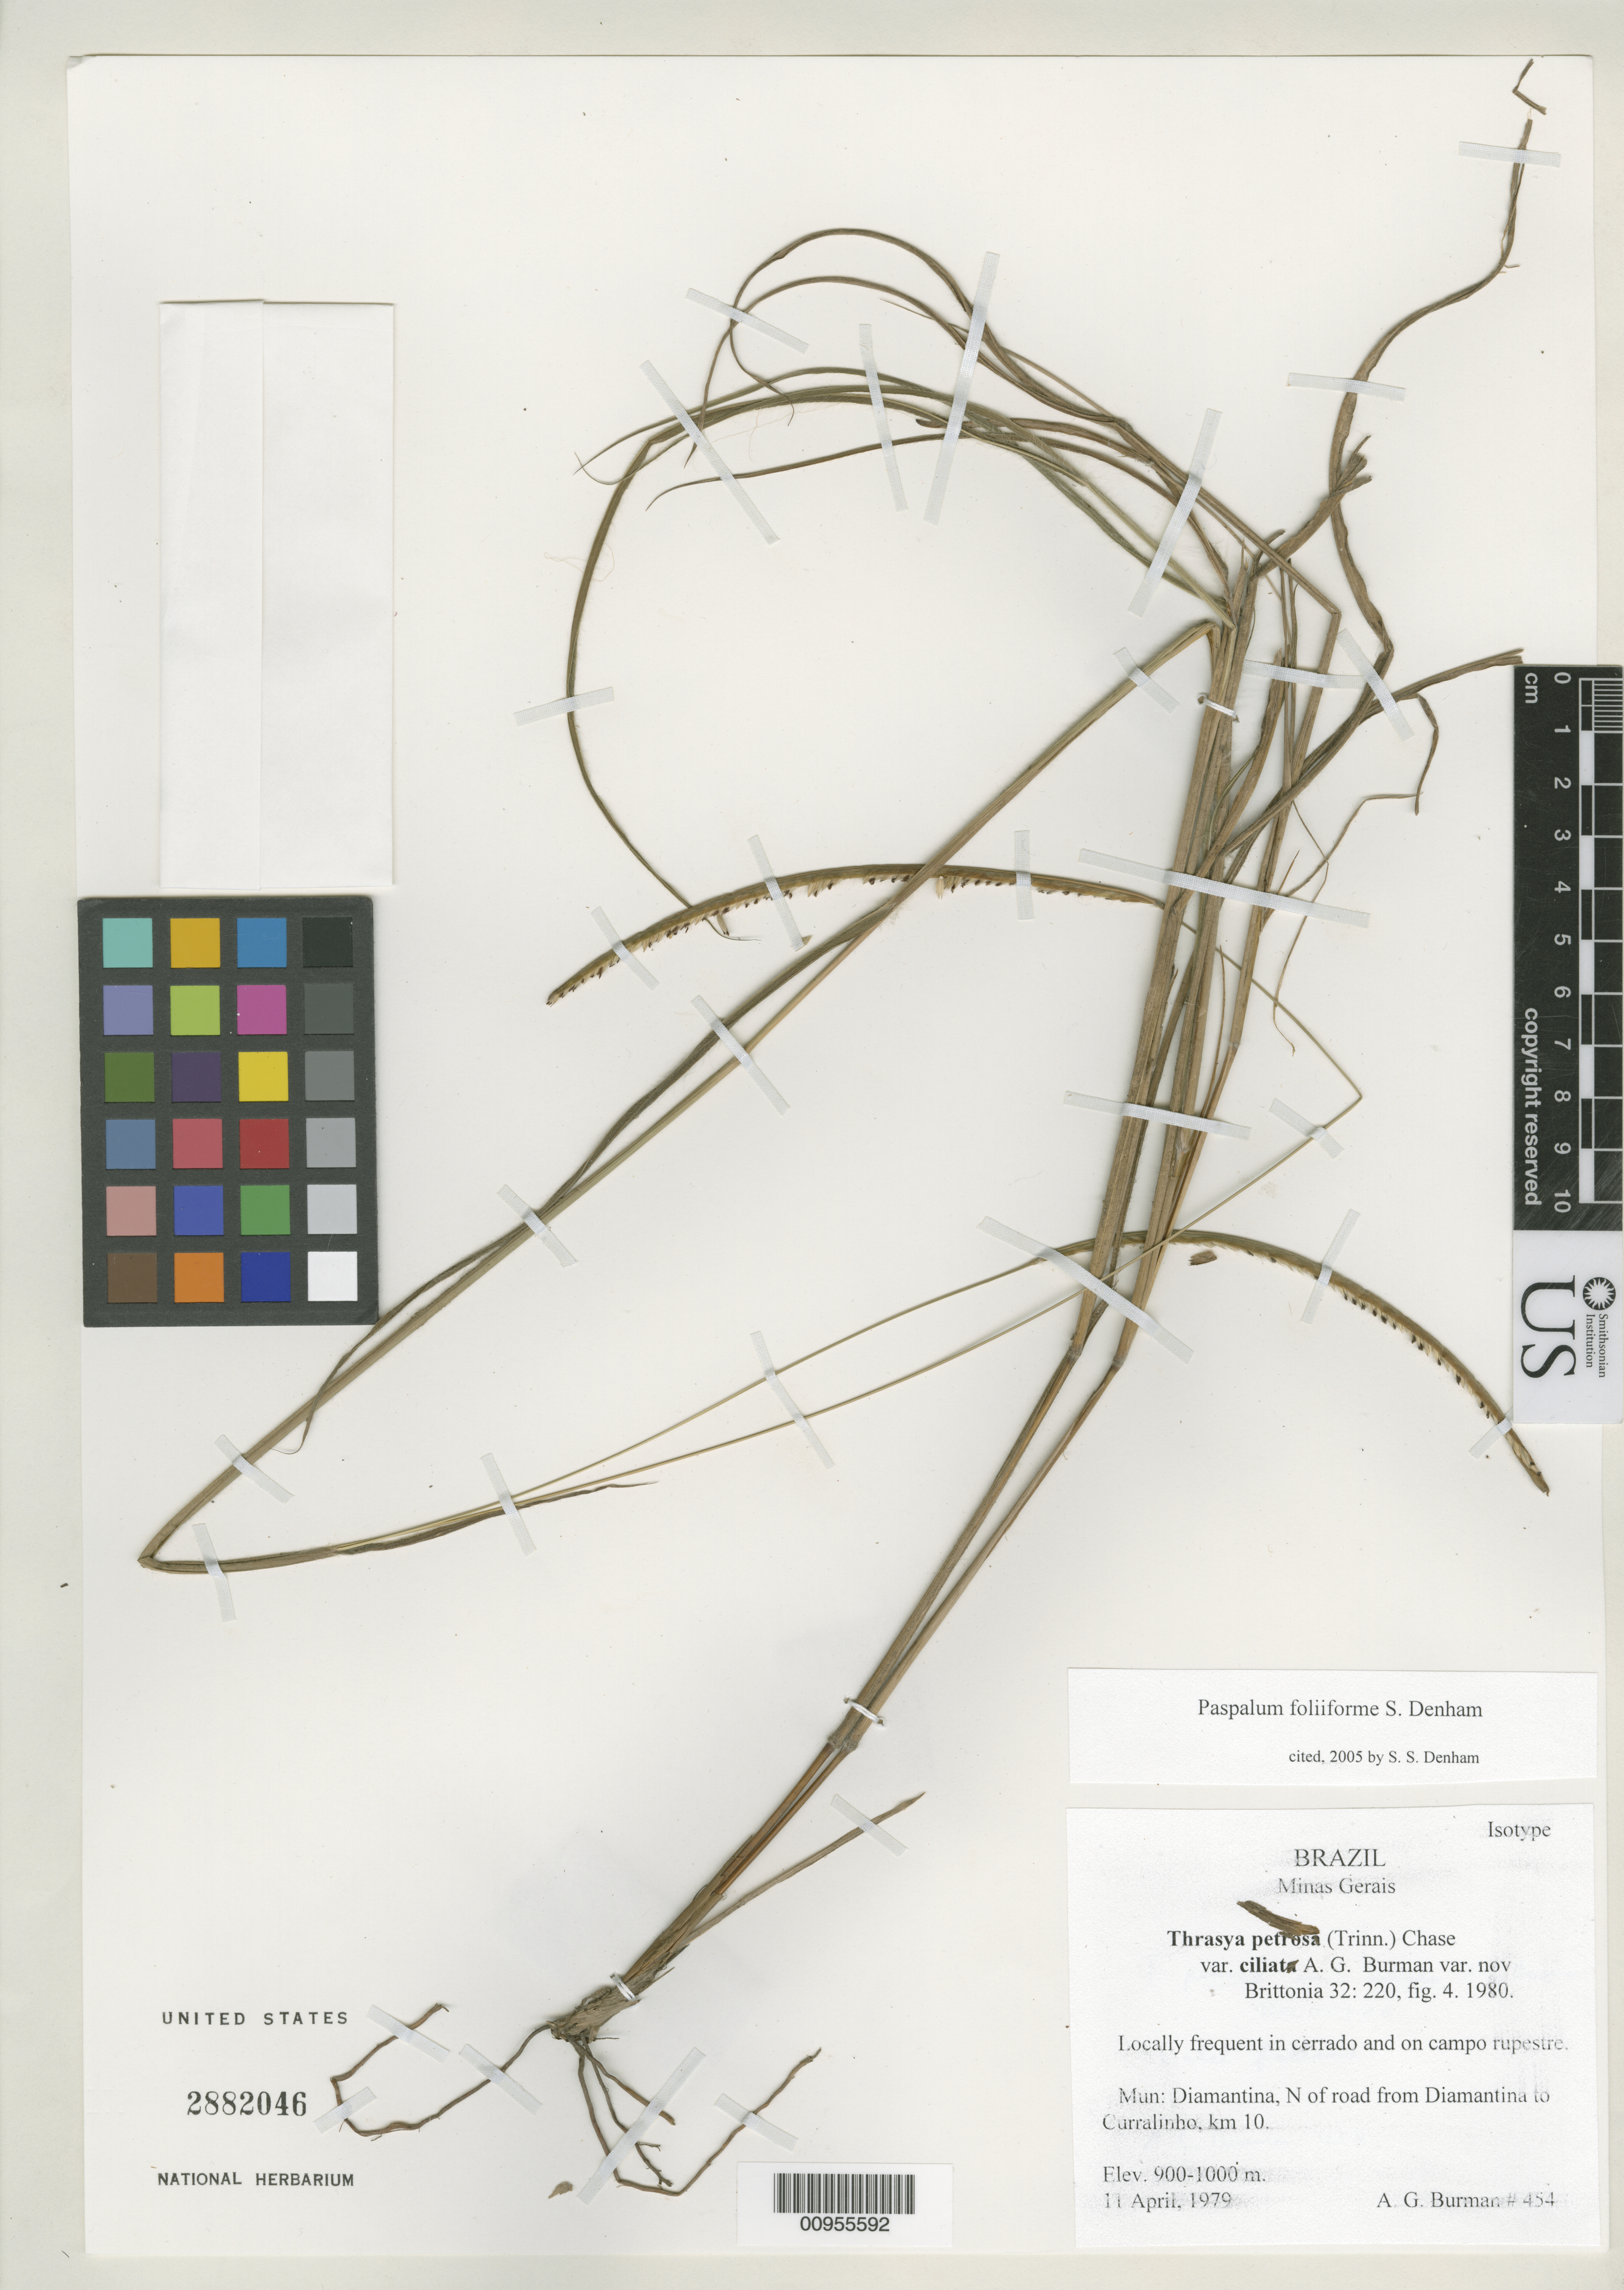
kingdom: Plantae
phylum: Tracheophyta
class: Liliopsida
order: Poales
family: Poaceae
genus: Thrasya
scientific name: Thrasya petrosa var. ciliata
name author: A.G. Burm.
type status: Isotype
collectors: A. G. Burman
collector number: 454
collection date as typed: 11 Apr 1979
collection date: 1979-04-11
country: Brazil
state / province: Minas Gerais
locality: Mun. Diamantina, N of road from Diamantina to Curralinho, km. 10.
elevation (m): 900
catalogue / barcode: US 2882046